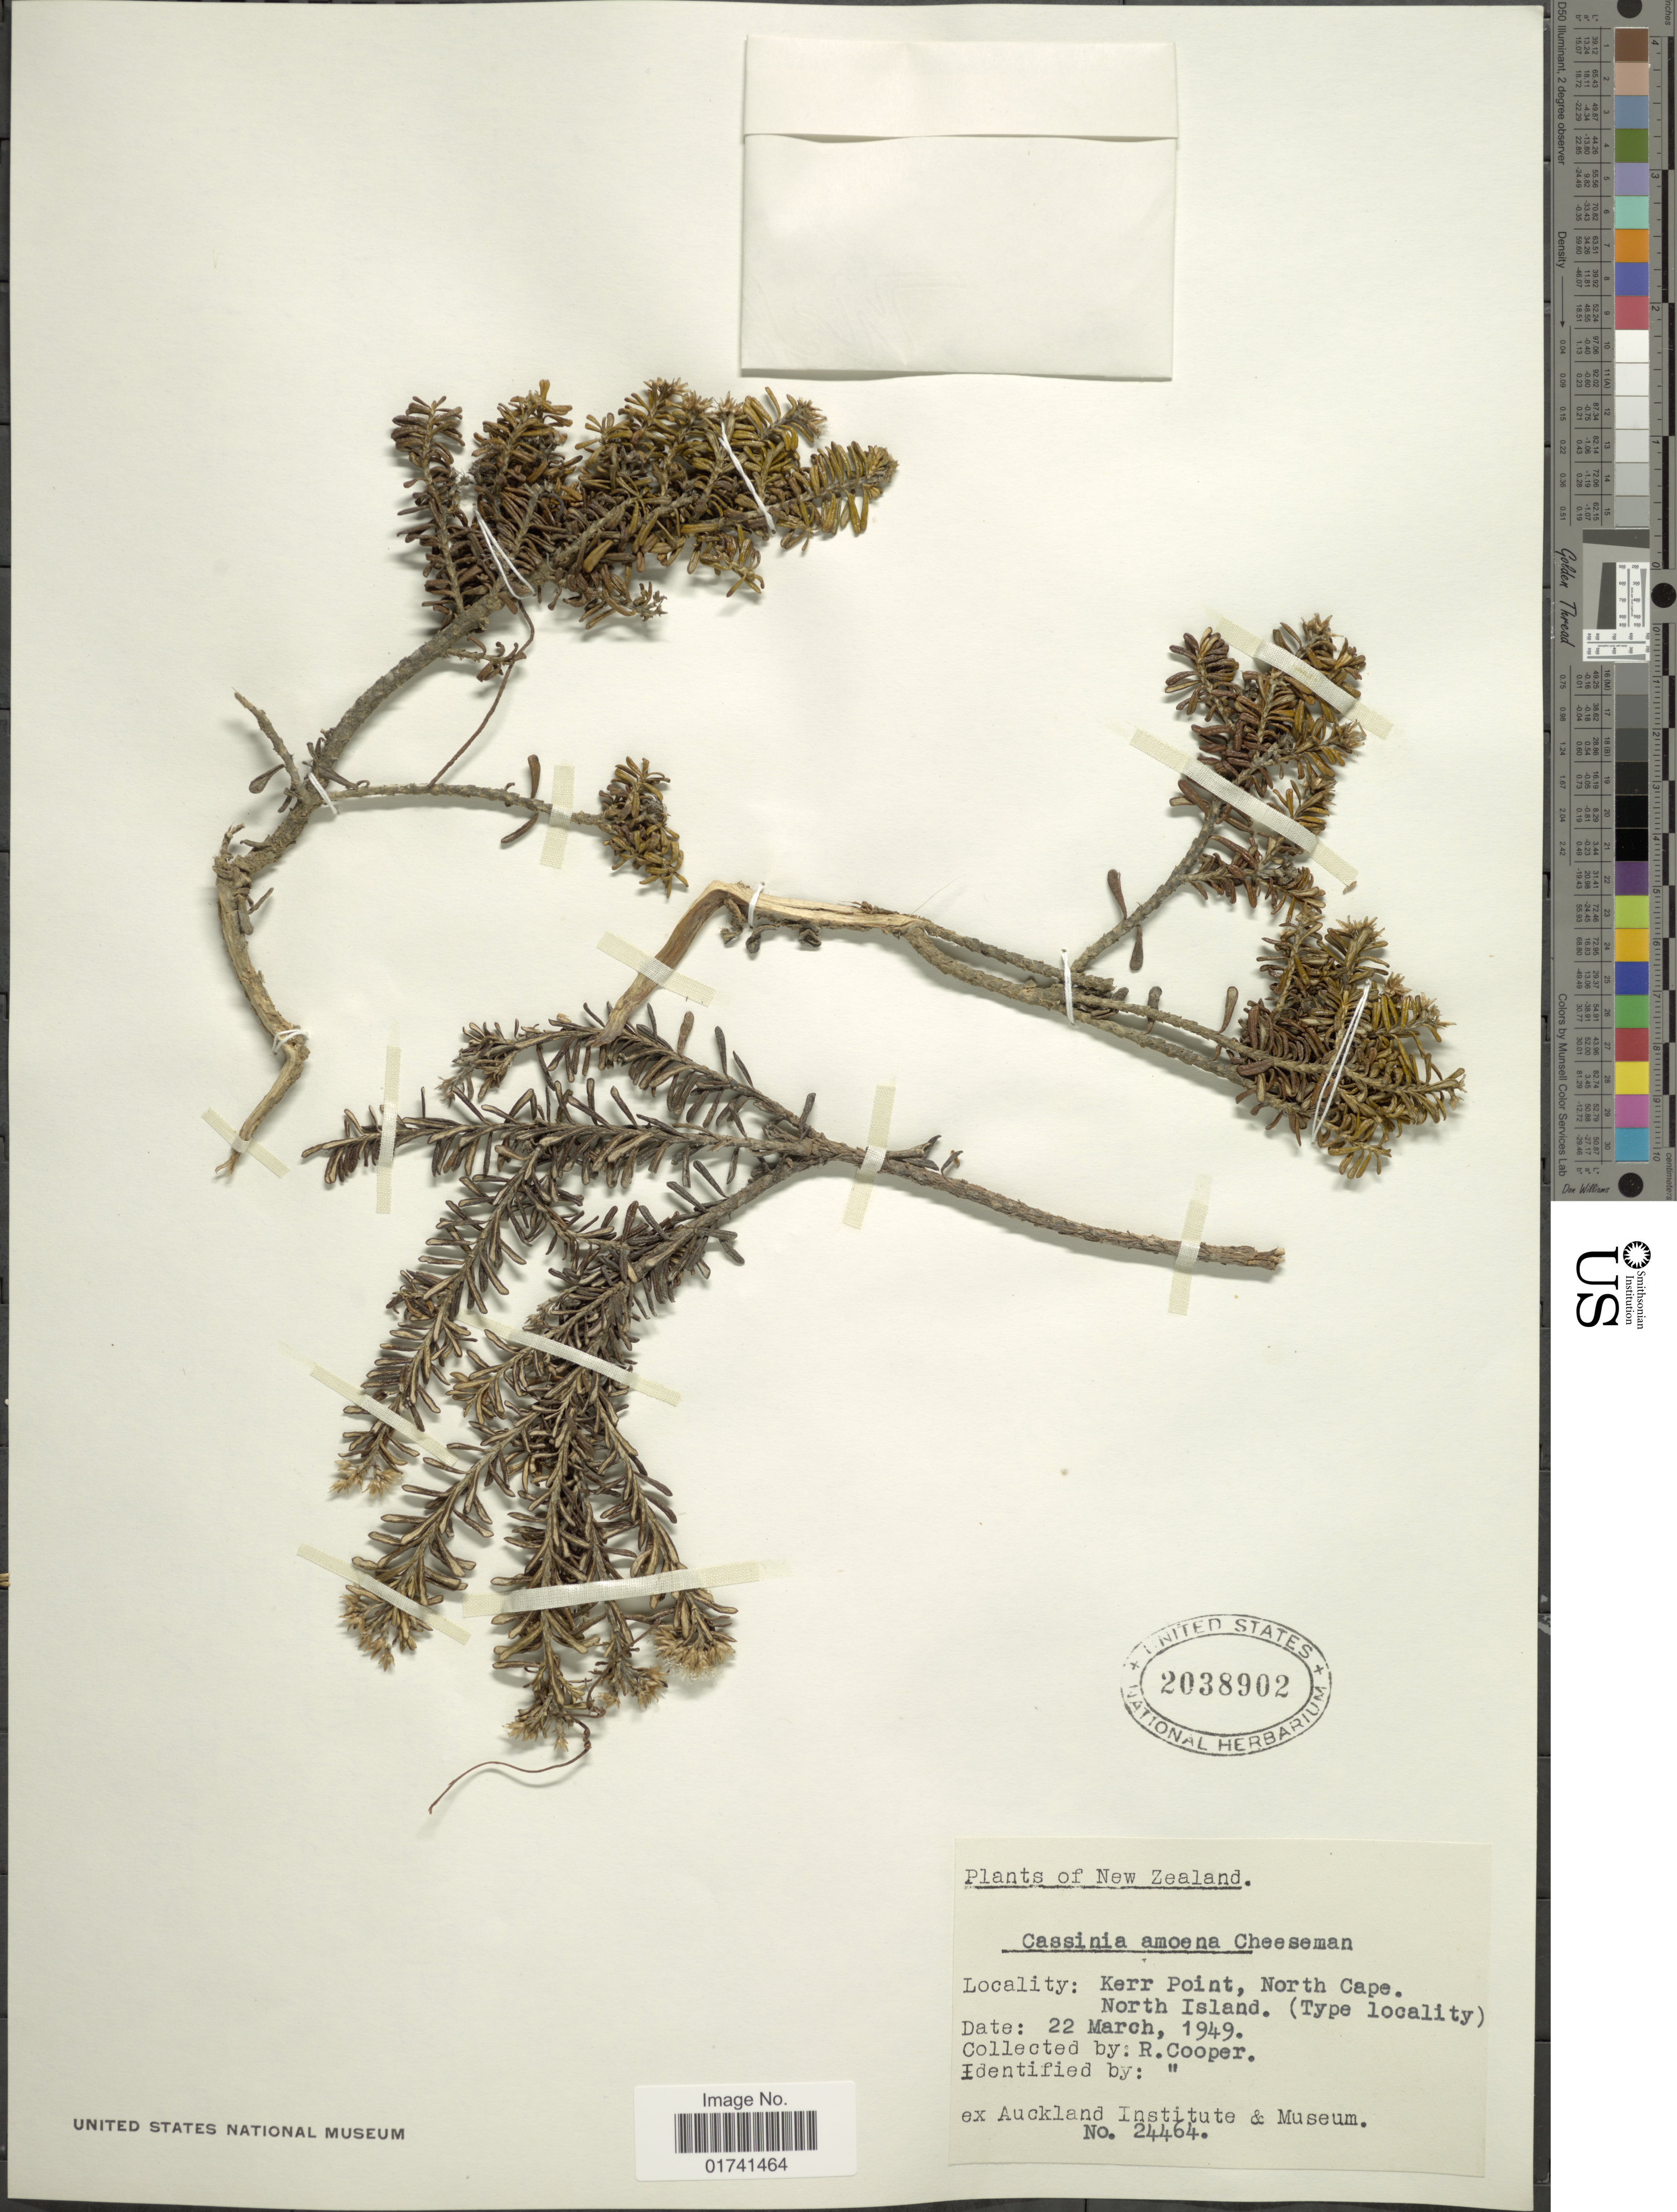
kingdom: Plantae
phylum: Tracheophyta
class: Magnoliopsida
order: Asterales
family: Asteraceae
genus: Cassinia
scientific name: Cassinia amoena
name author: Cheeseman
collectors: R. Cooper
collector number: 24464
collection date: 1949-03-22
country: New Zealand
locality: Kerr Point, North Cape, North Island.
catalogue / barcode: US 2038902